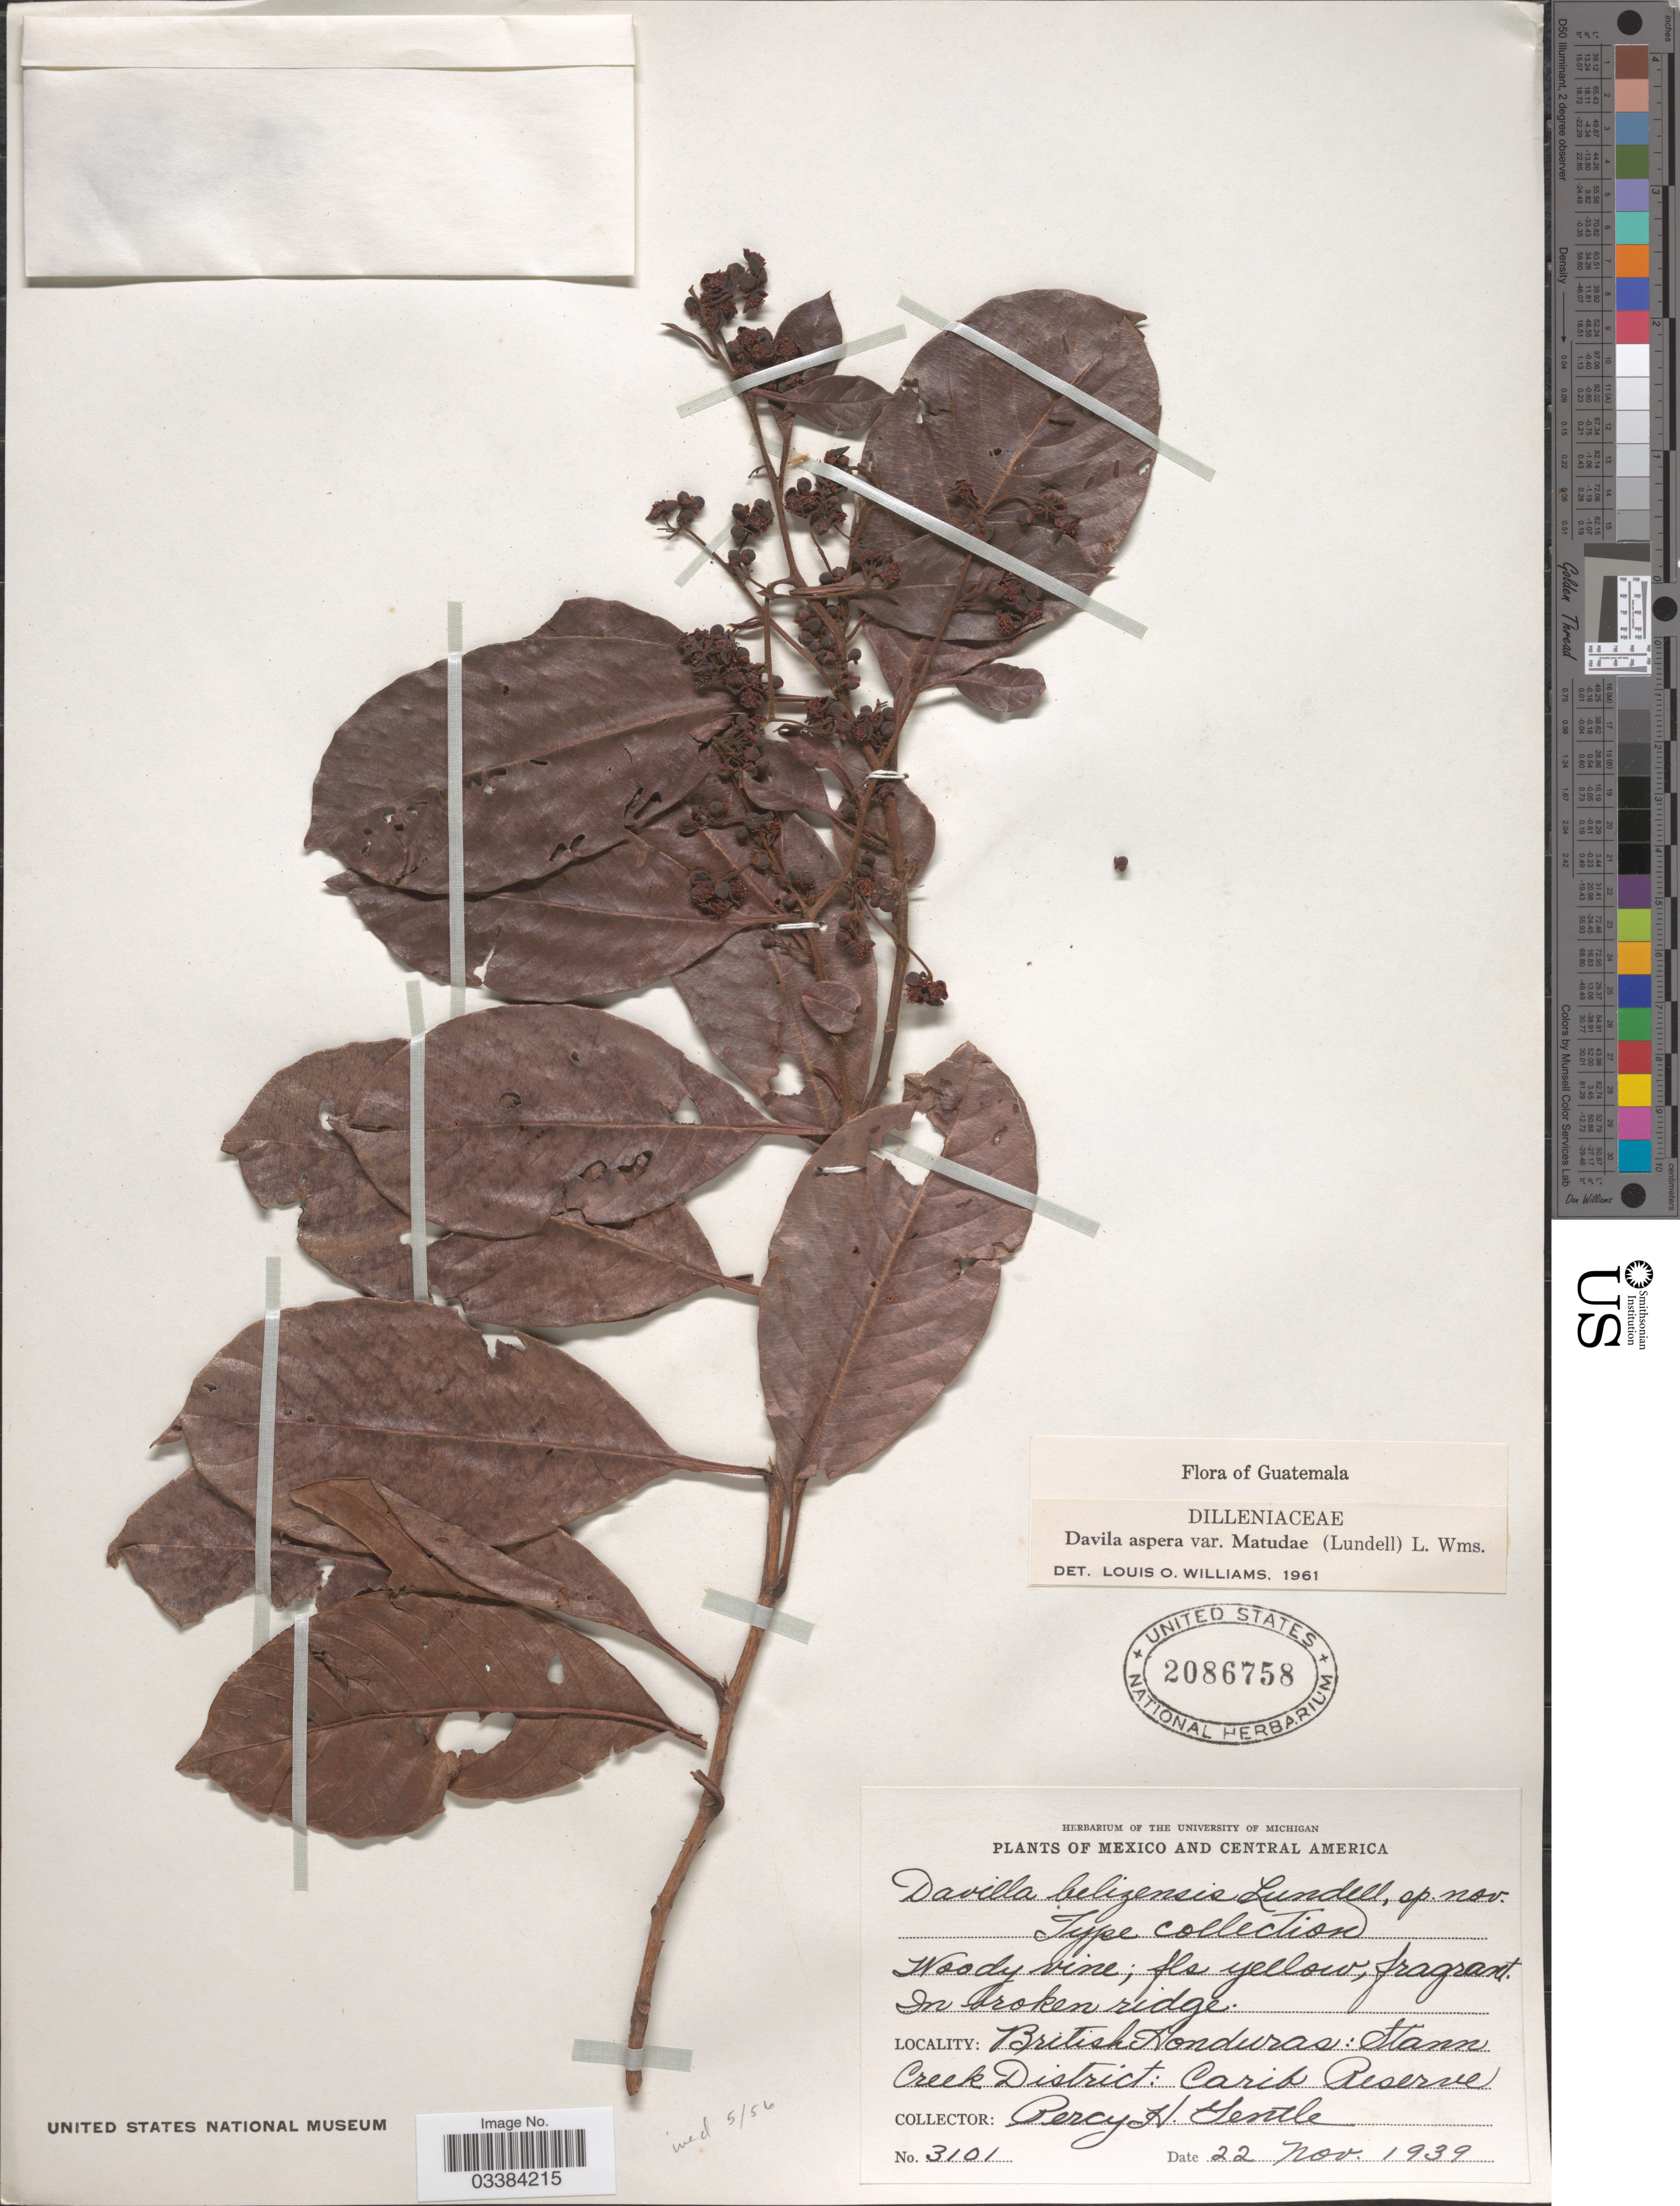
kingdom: Plantae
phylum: Tracheophyta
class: Magnoliopsida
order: Dilleniales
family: Dilleniaceae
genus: Davilla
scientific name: Davilla rugosa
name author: Poir.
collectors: P. H. Gentle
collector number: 3101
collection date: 1939-11-22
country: Belize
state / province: Stann Creek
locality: British Honduras: Stann Creek District: Carib Reserve.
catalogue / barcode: US 2086758